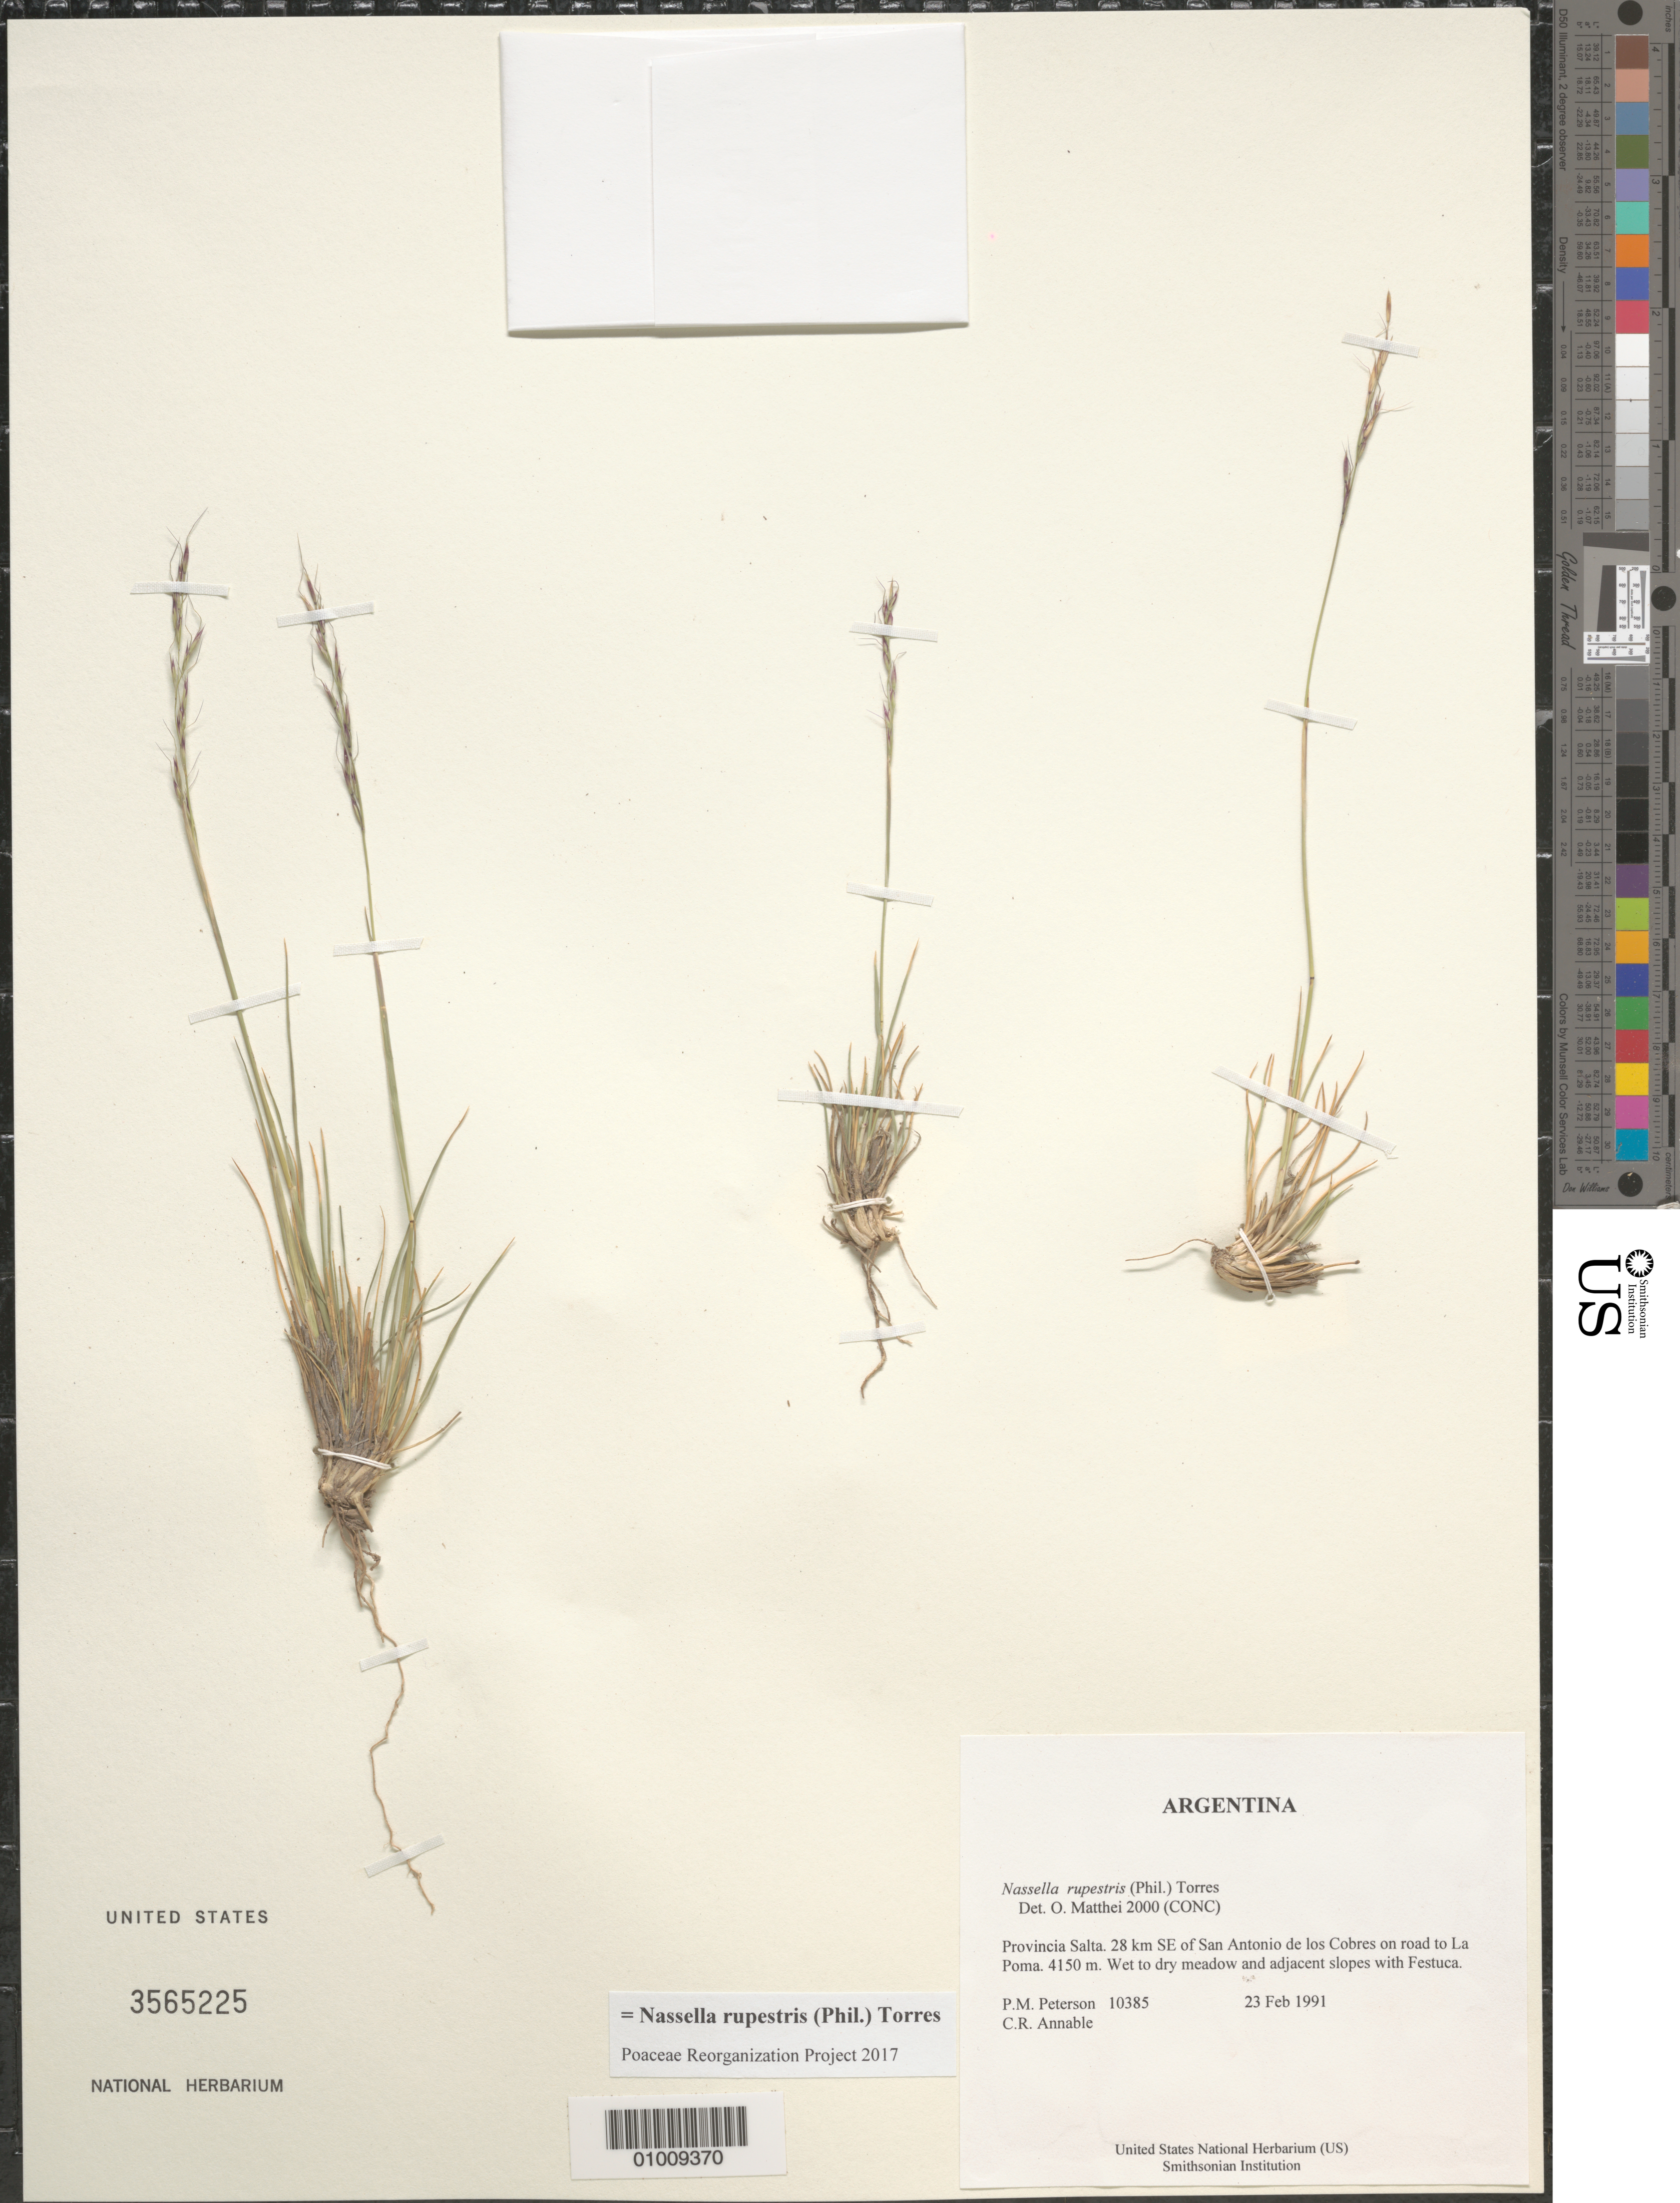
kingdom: Plantae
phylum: Tracheophyta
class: Liliopsida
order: Poales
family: Poaceae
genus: Nassella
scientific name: Nassella rupestris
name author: (Phil.) A.M. Torres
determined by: Matthei, O. R.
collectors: P. M. Peterson & C. R. Annable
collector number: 10385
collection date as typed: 23 Feb 1991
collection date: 1991-02-23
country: Argentina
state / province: Salta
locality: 28 km SE of San Antonio de los Cobres on road to La Poma.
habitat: Wet to dry meadow and adjacent slopes with Festuca.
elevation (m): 4150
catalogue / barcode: US 3565225